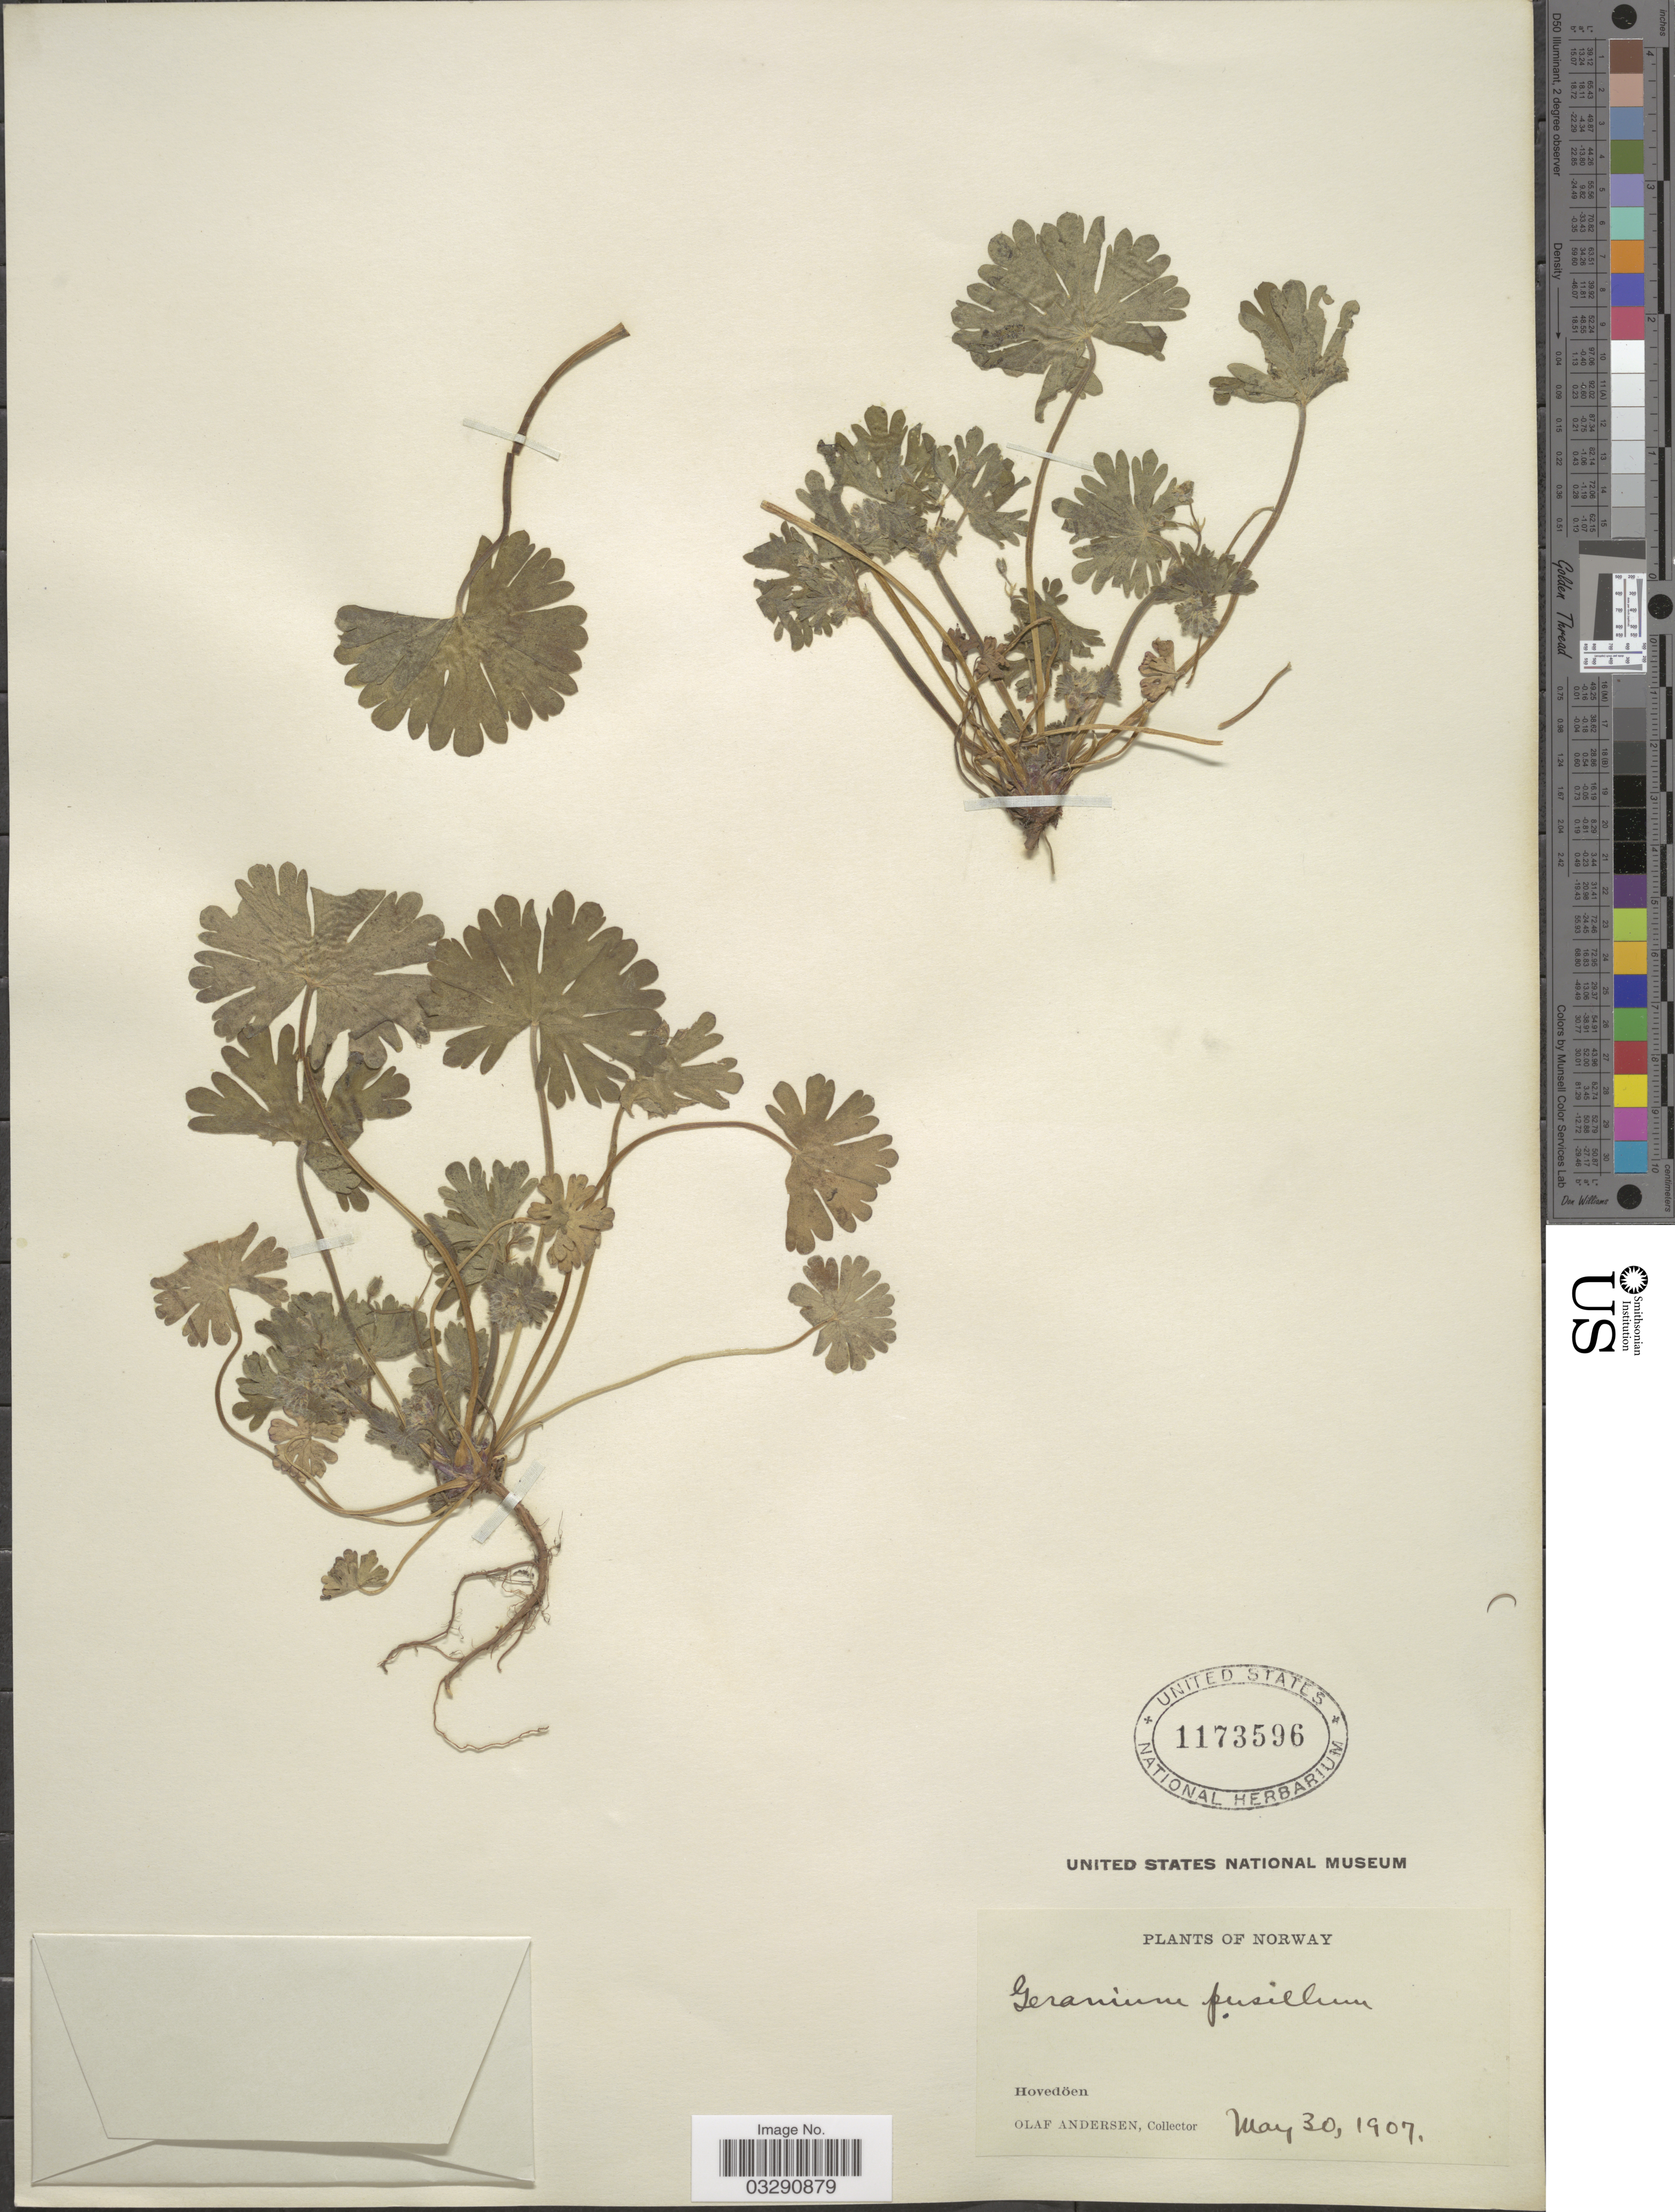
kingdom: Plantae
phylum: Tracheophyta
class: Magnoliopsida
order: Geraniales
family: Geraniaceae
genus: Geranium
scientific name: Geranium pusillum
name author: L.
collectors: O. Andersen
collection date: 1907-05-30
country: Norway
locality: Hovedöen.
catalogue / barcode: US 1173596